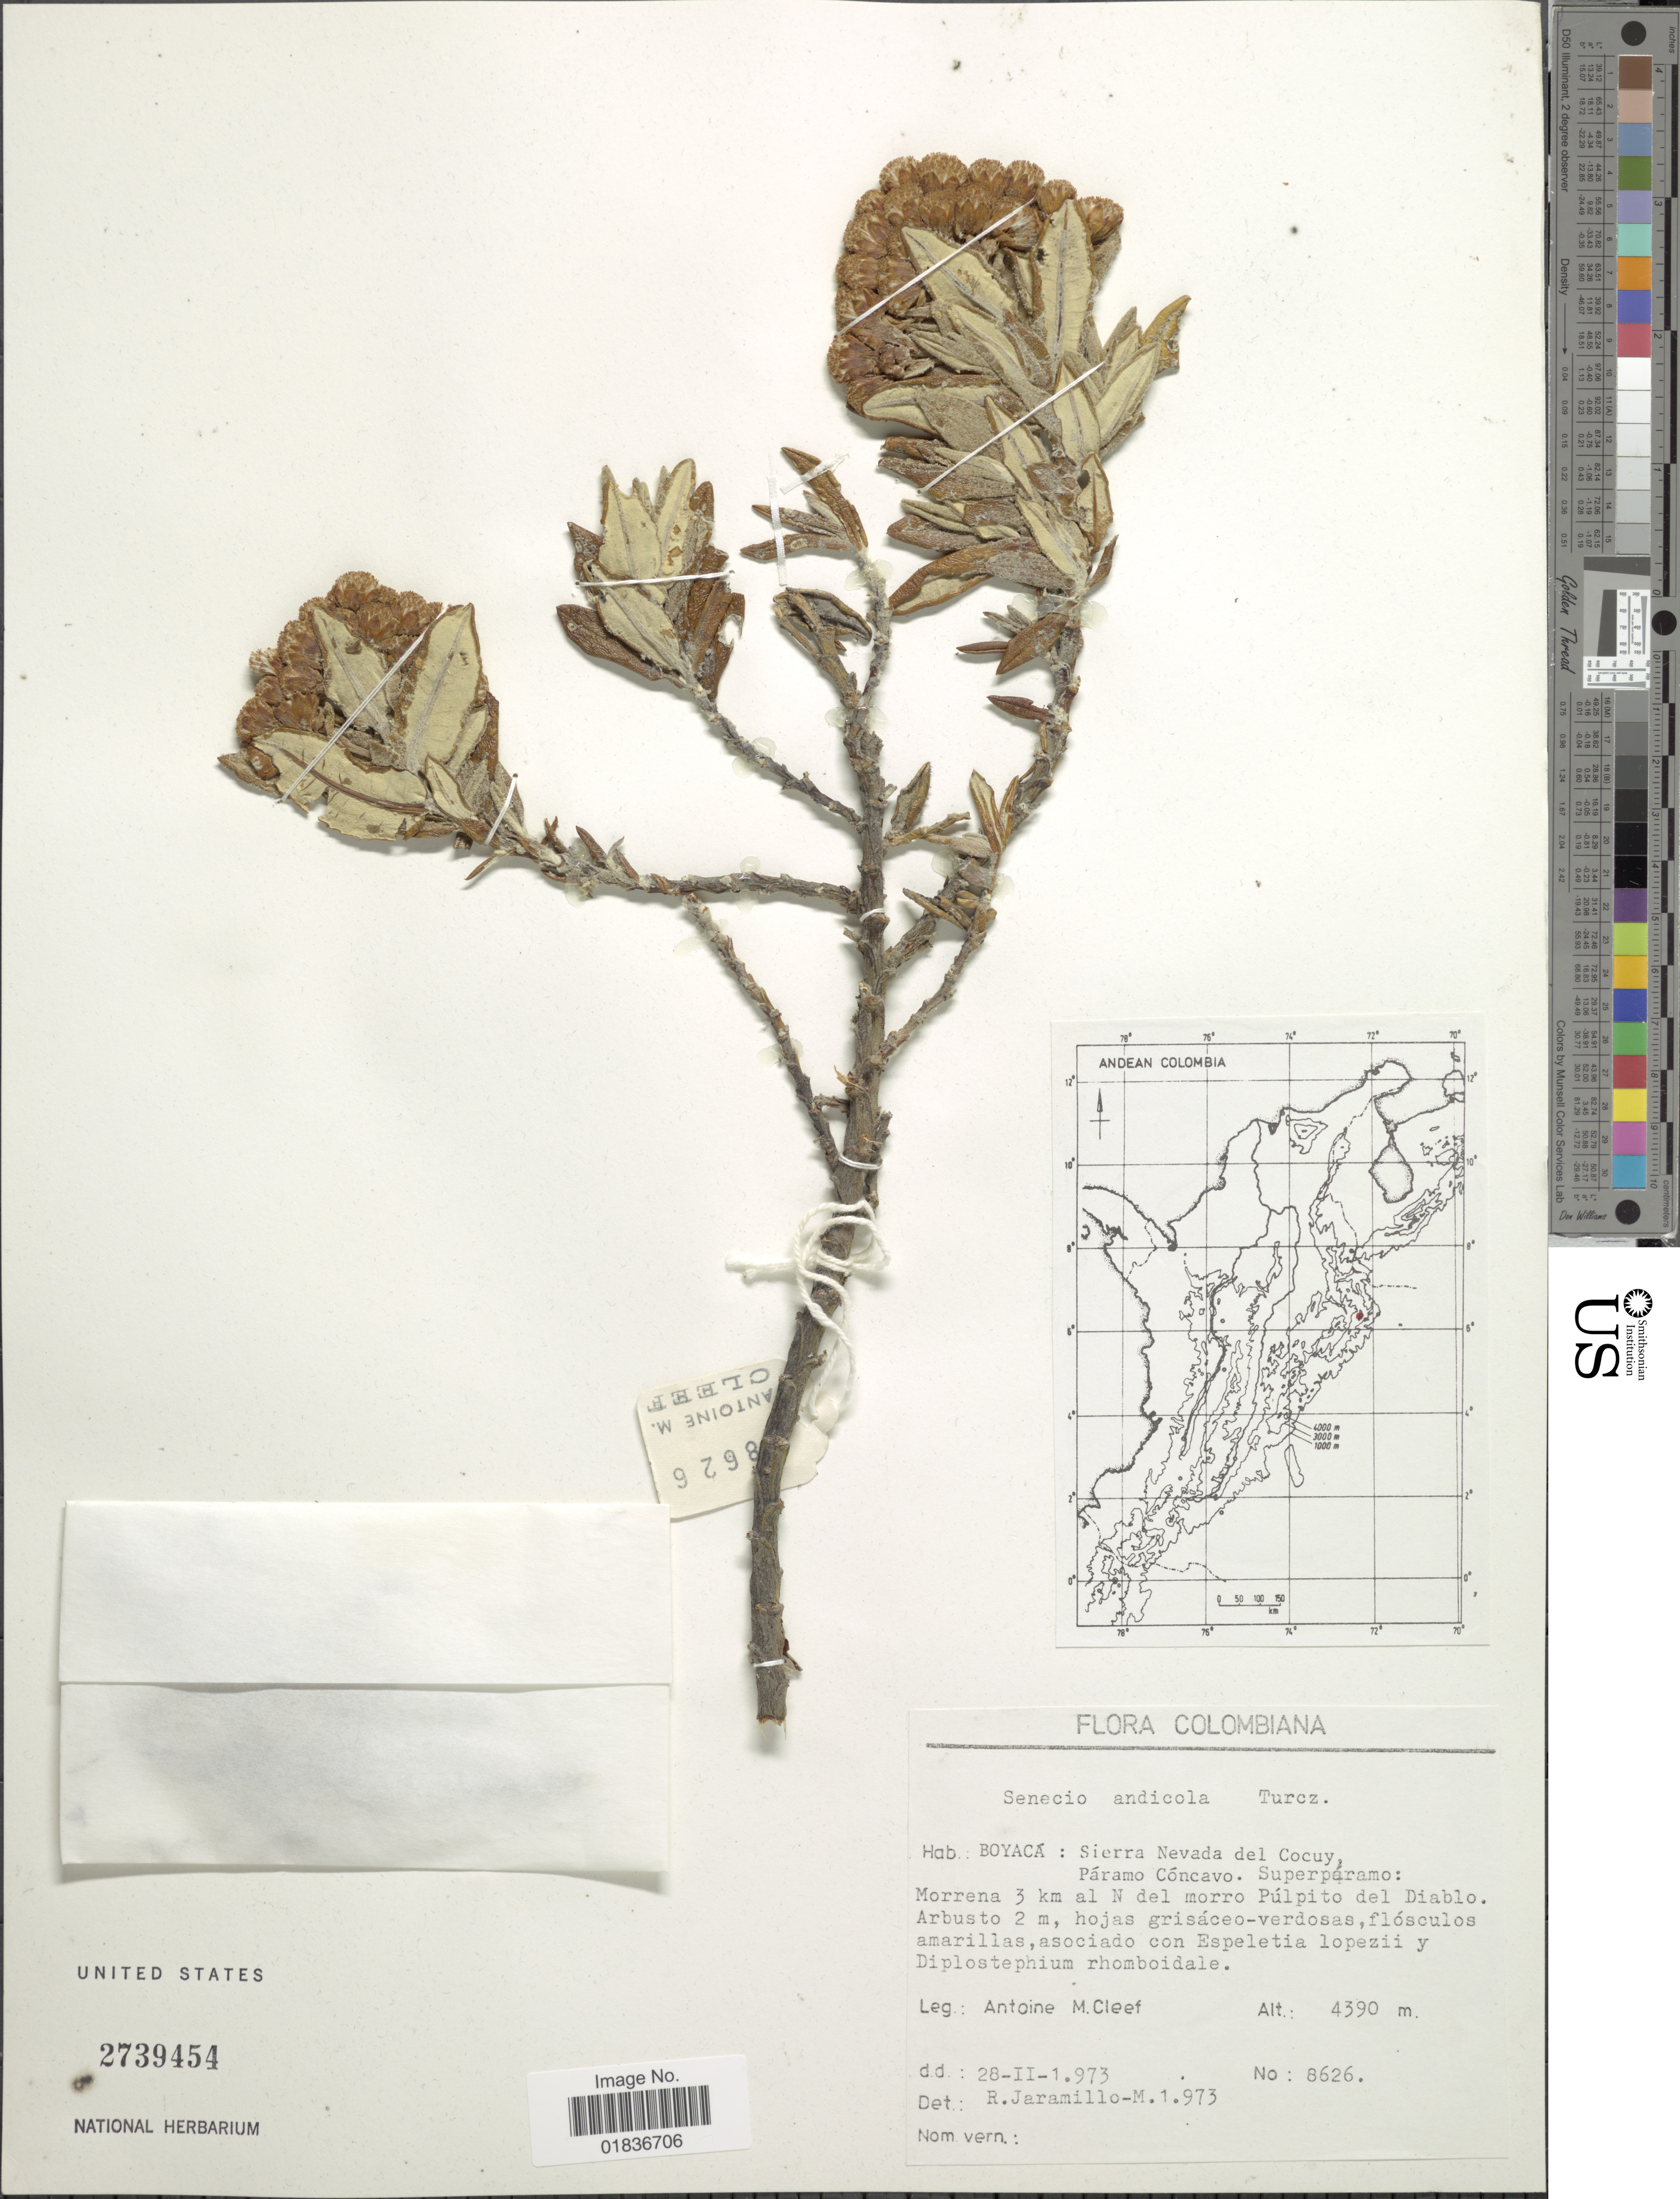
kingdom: Plantae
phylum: Tracheophyta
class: Magnoliopsida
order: Asterales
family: Asteraceae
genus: Pentacalia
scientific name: Pentacalia andicola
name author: (Turcz.) Cuatrec.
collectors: A. M. Cleef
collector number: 8626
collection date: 1973-02-28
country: Colombia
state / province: Boyacá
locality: Boyacá: Sierra Nevada del Cocuy, Paramo Concavo. Morrena 3 km al N del morro Pulpito del Diablo.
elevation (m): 4390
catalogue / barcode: US 2739454